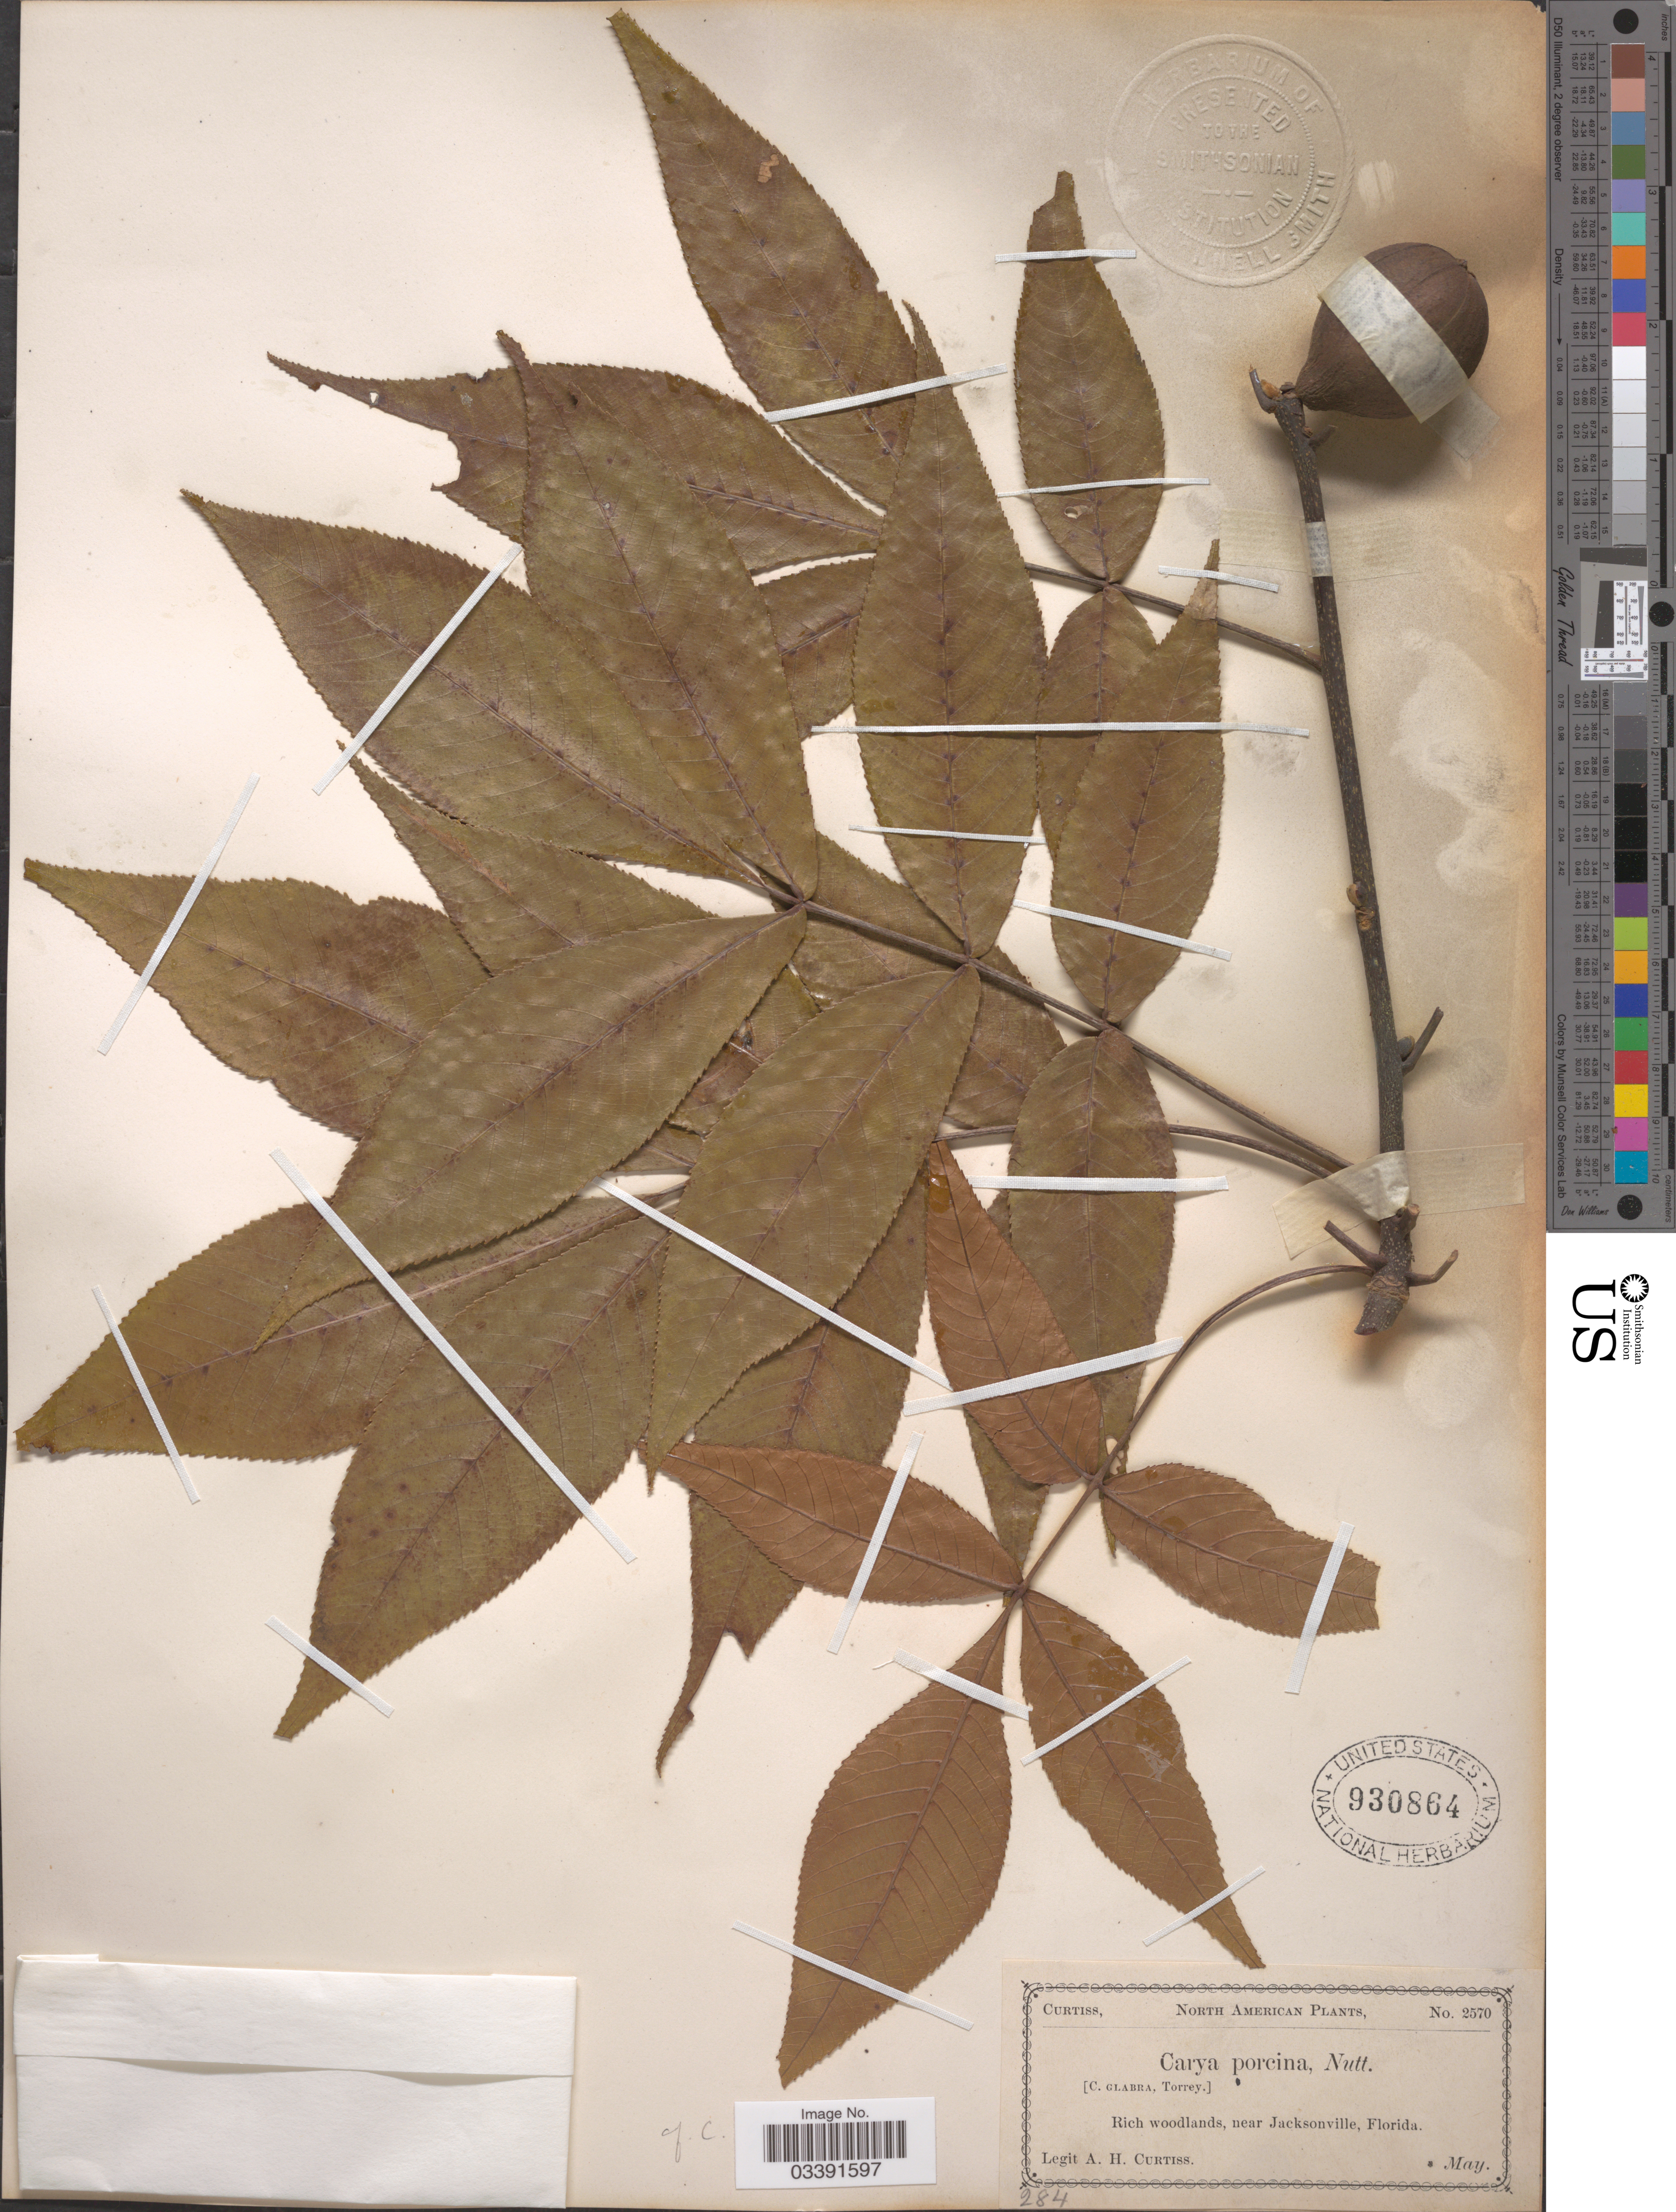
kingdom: Plantae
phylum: Tracheophyta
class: Magnoliopsida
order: Fagales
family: Juglandaceae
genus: Carya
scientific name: Carya glabra var. glabra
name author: (Mill.) Sweet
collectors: A. H. Curtiss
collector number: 2570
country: United States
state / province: Florida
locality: Near Jacksonville.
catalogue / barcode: US 930864